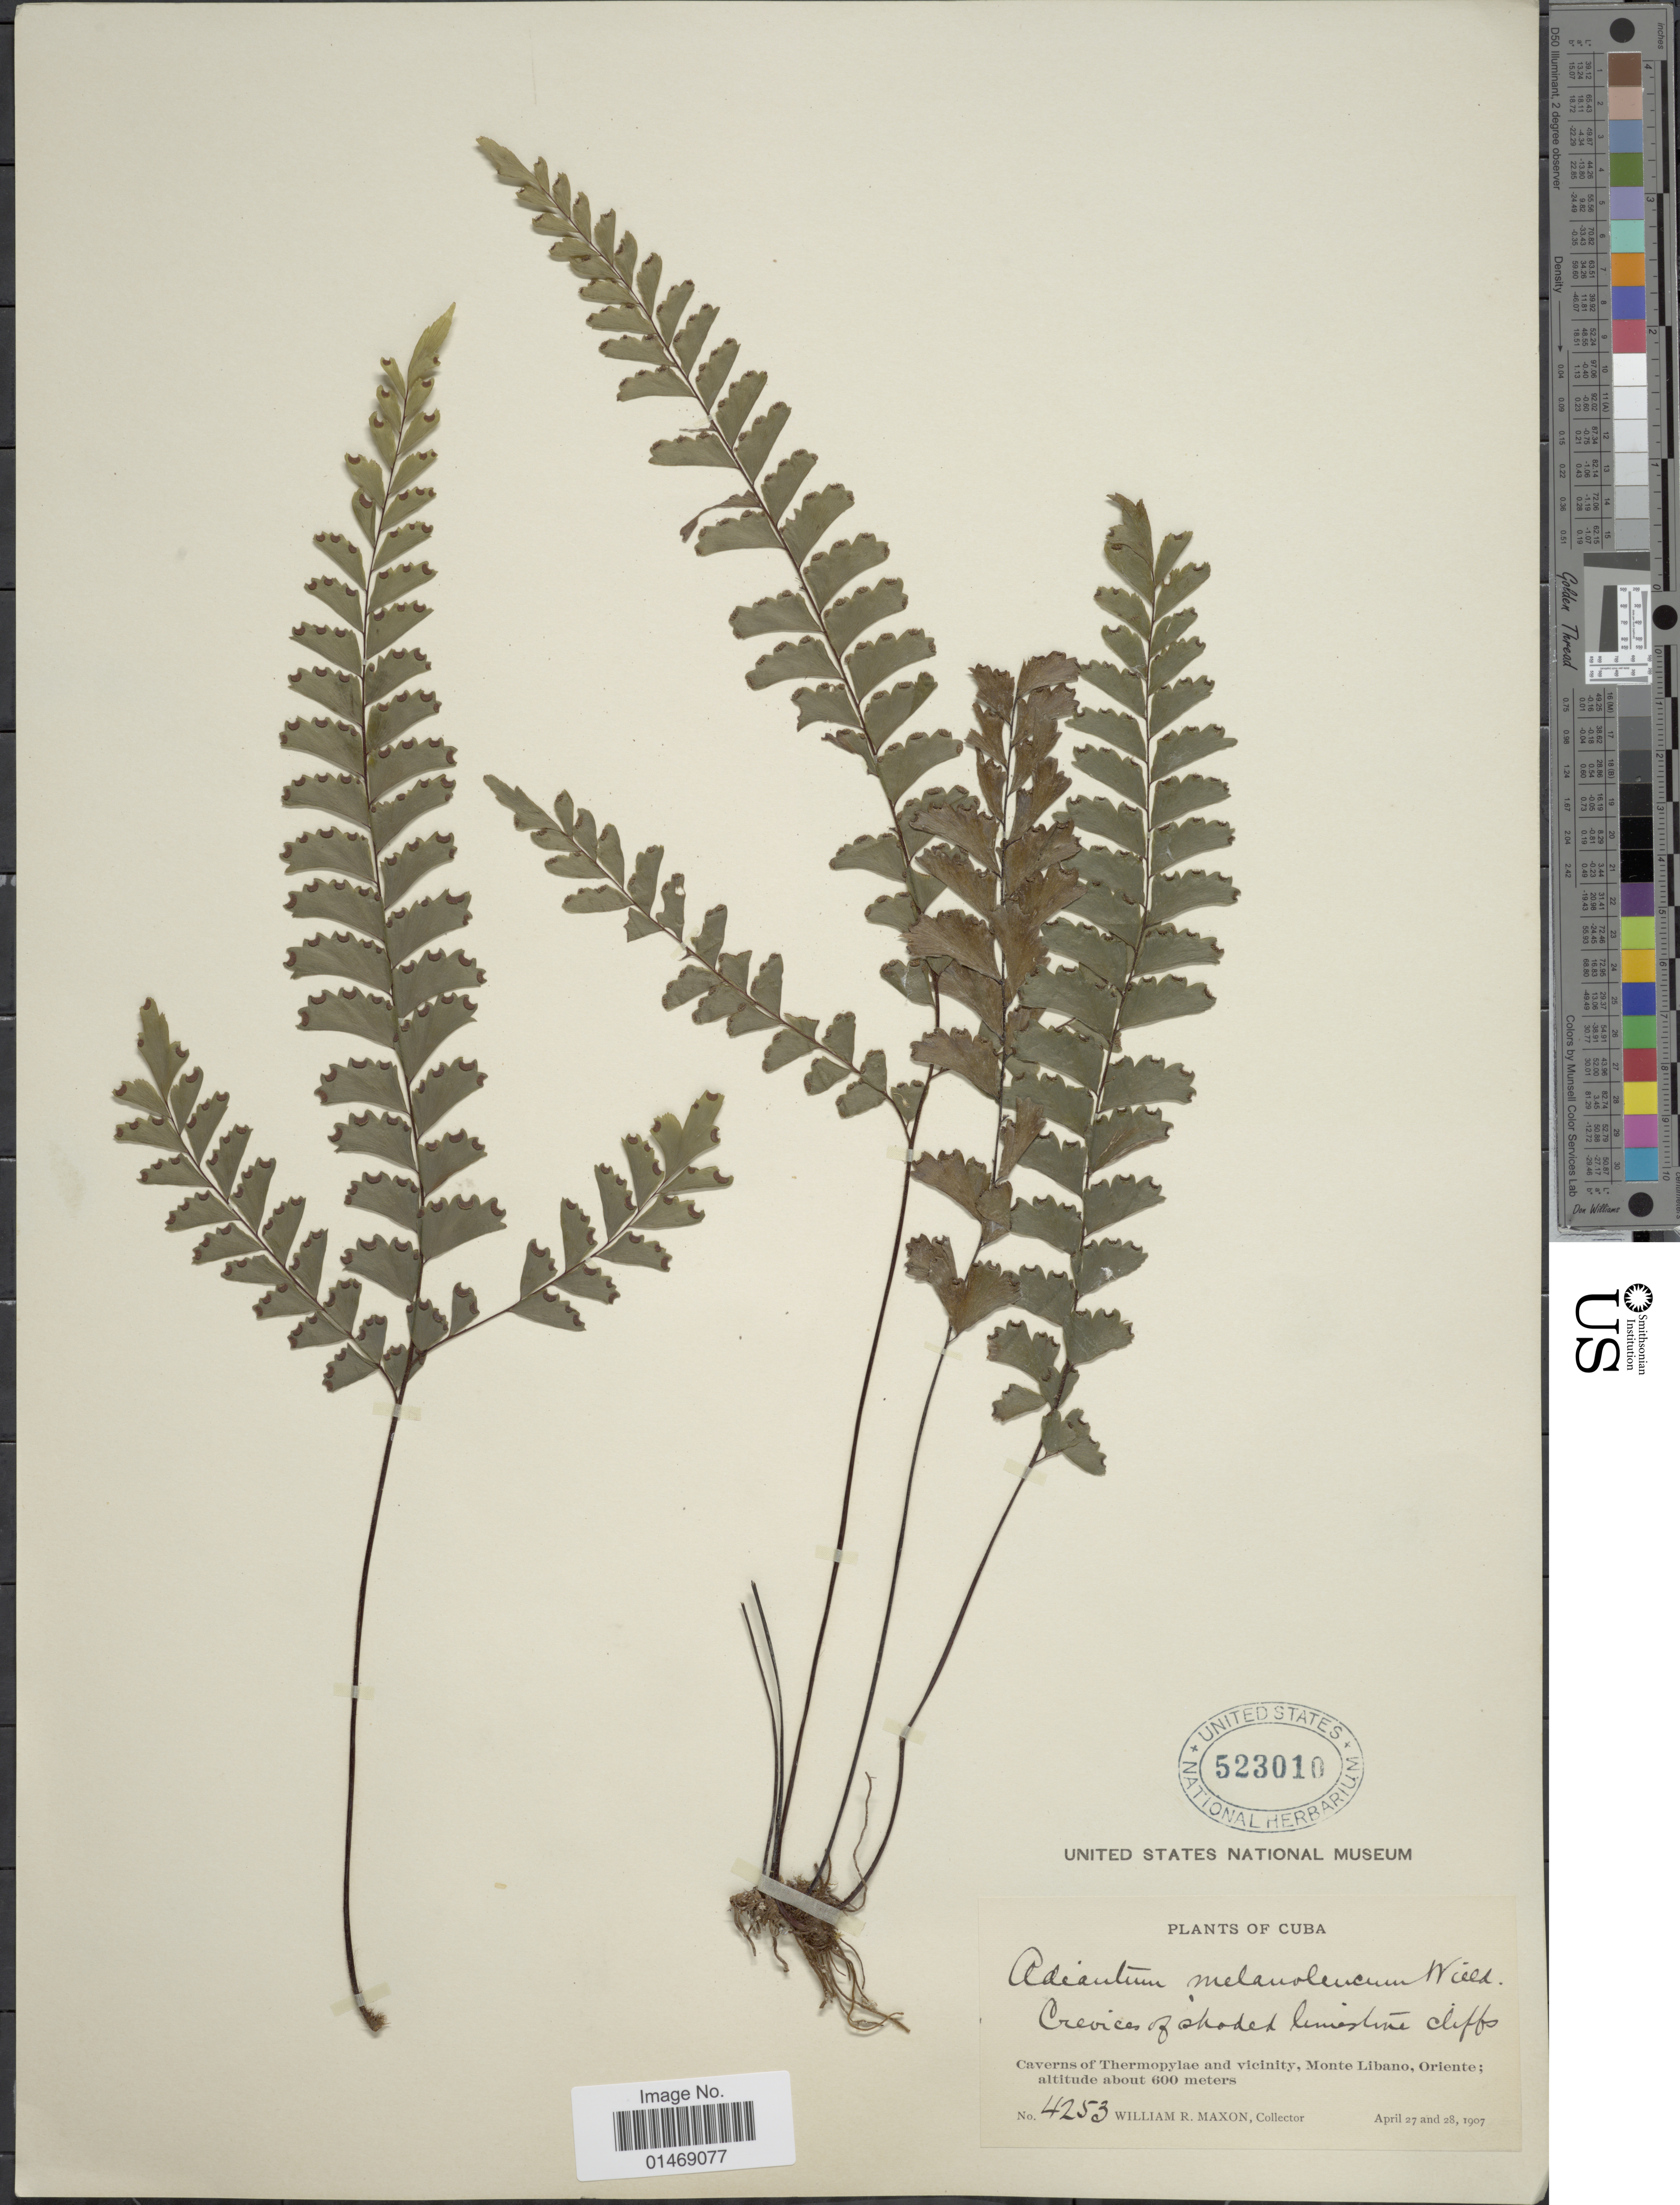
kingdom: Plantae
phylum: Tracheophyta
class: Polypodiopsida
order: Polypodiales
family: Pteridaceae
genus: Adiantum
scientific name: Adiantum melanoleucum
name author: Willd.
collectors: W. R. Maxon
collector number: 4253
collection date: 1907-04-27/1907-04-28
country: Cuba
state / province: Oriente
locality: Caverns of Thermopylae and vicinity, Monte Libano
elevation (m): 600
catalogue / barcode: US 523010